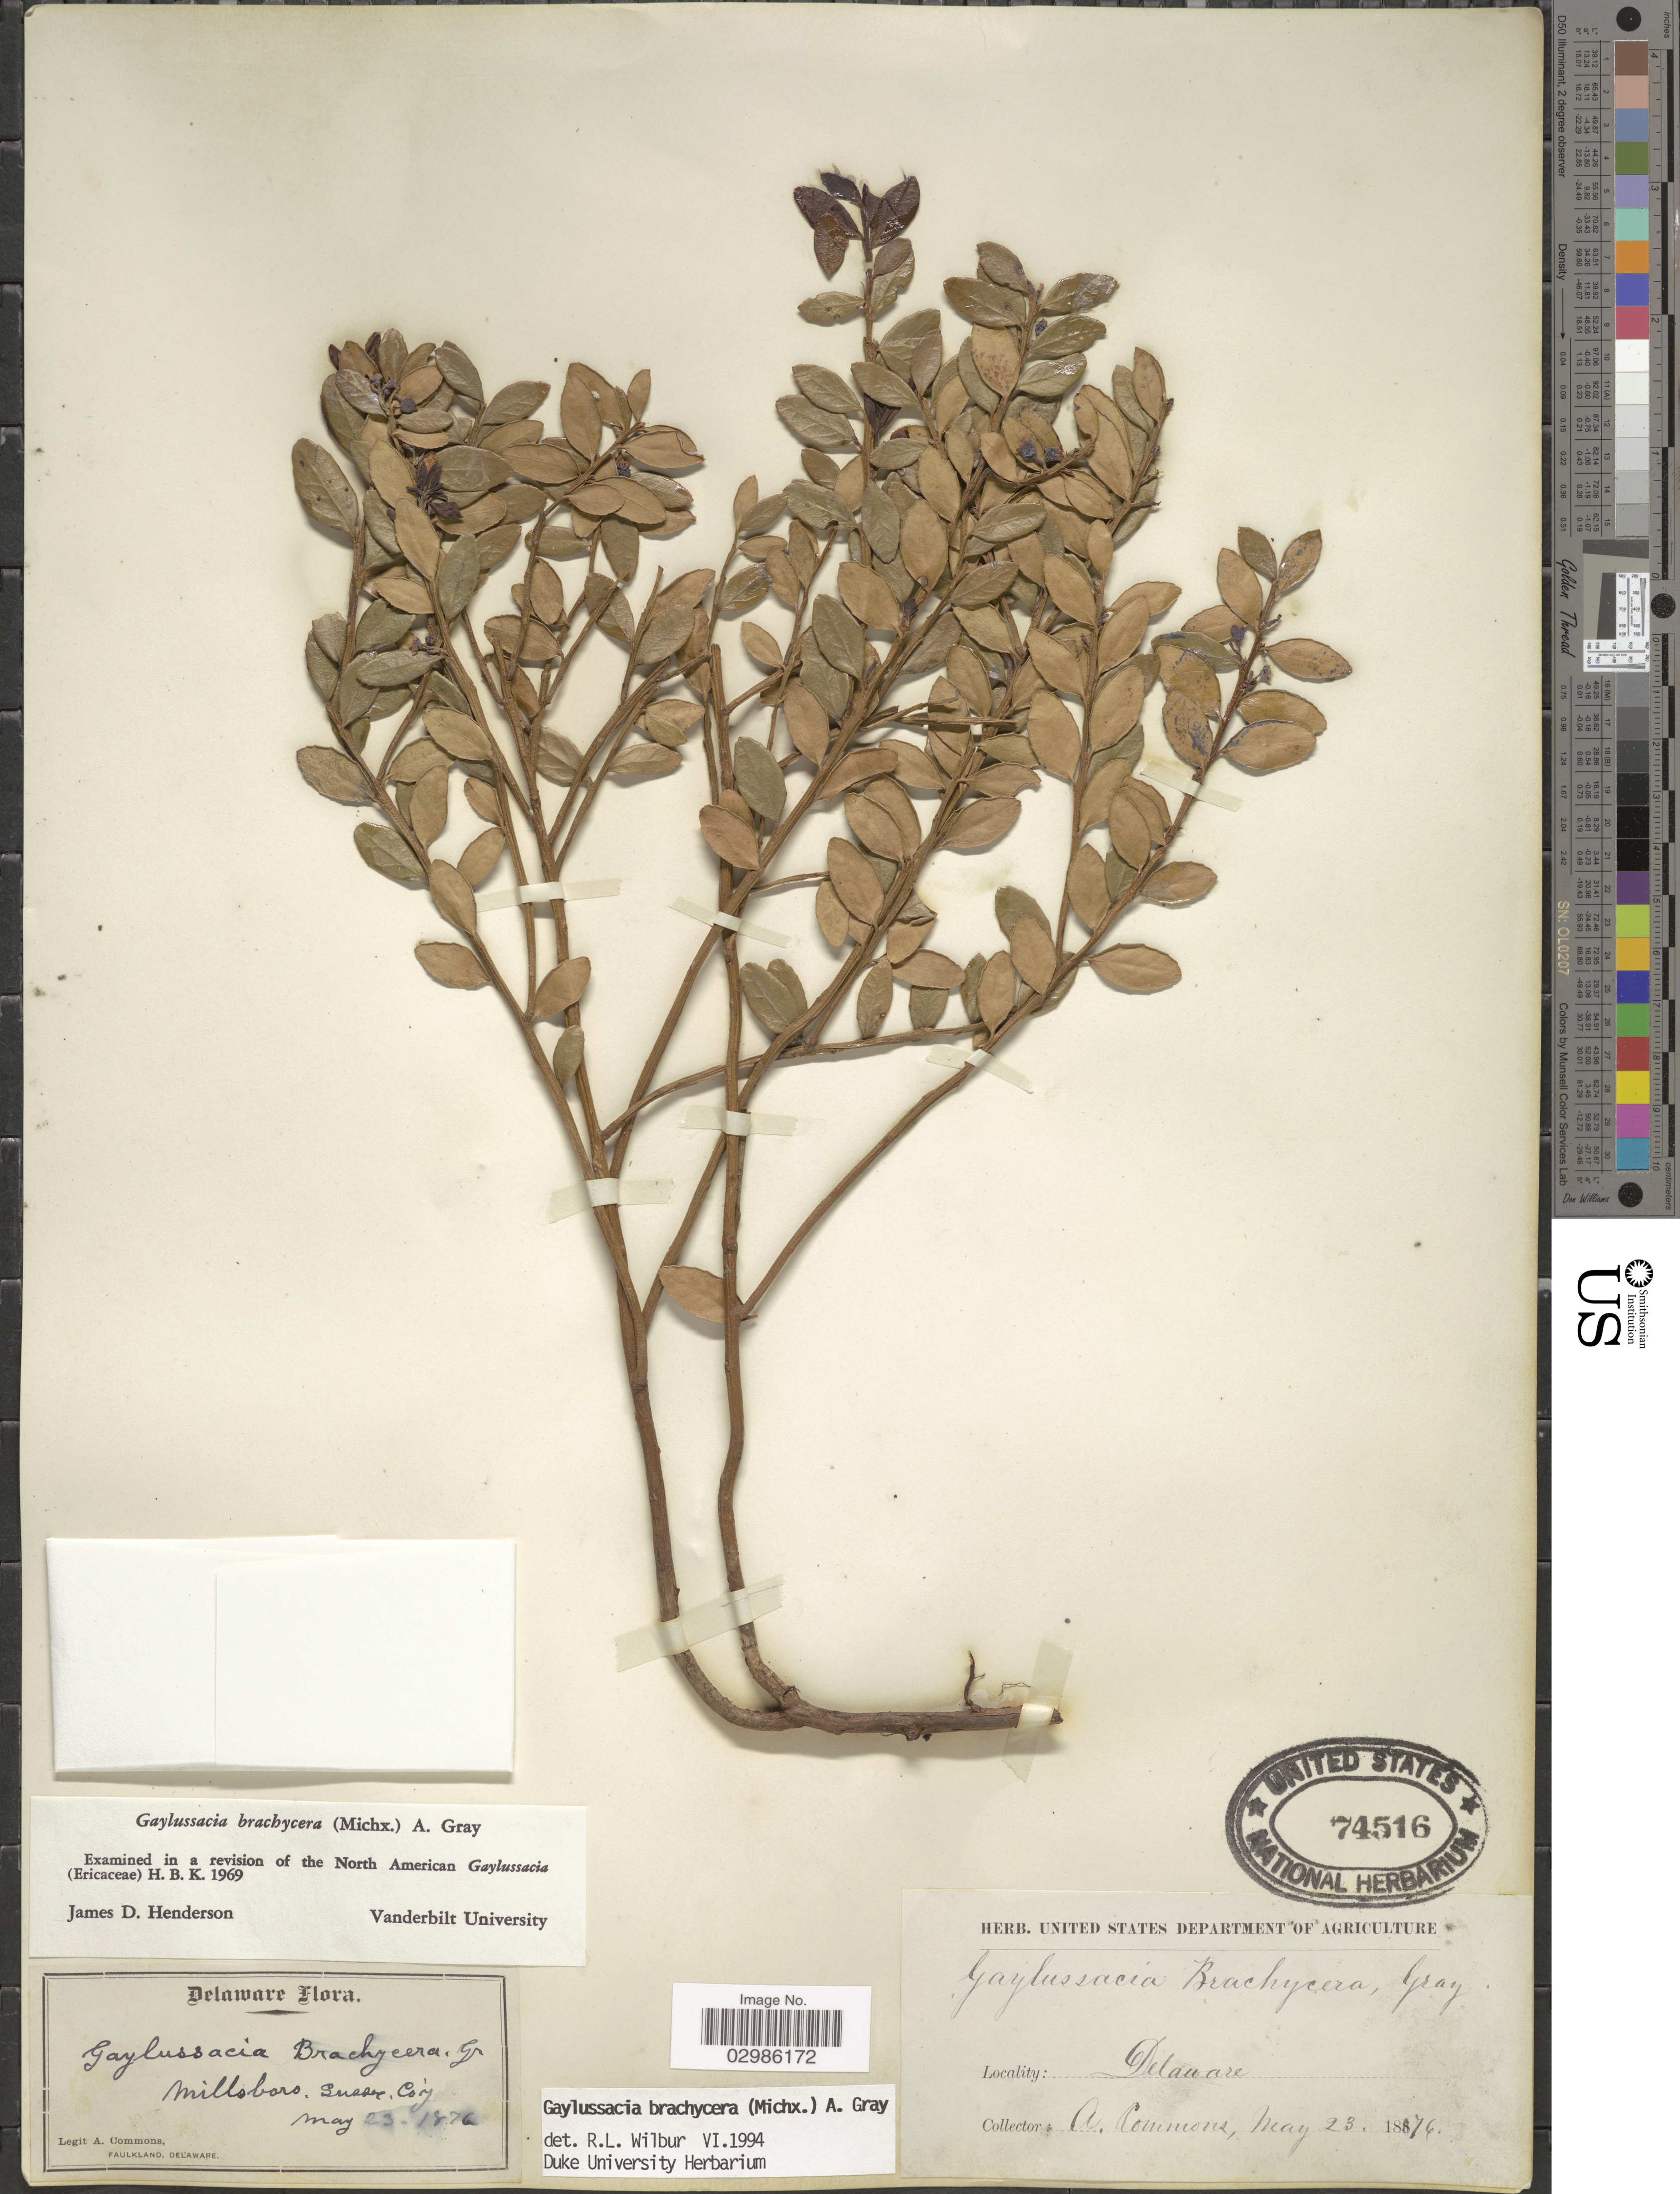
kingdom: Plantae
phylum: Tracheophyta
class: Magnoliopsida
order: Ericales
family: Ericaceae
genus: Gaylussacia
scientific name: Gaylussacia brachycera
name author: (Michx.) Torr. & A. Gray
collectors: A. Commons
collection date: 1876-05-23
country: United States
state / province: Delaware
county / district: Sussex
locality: Millsboro, Sussex Co.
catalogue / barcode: US 74516